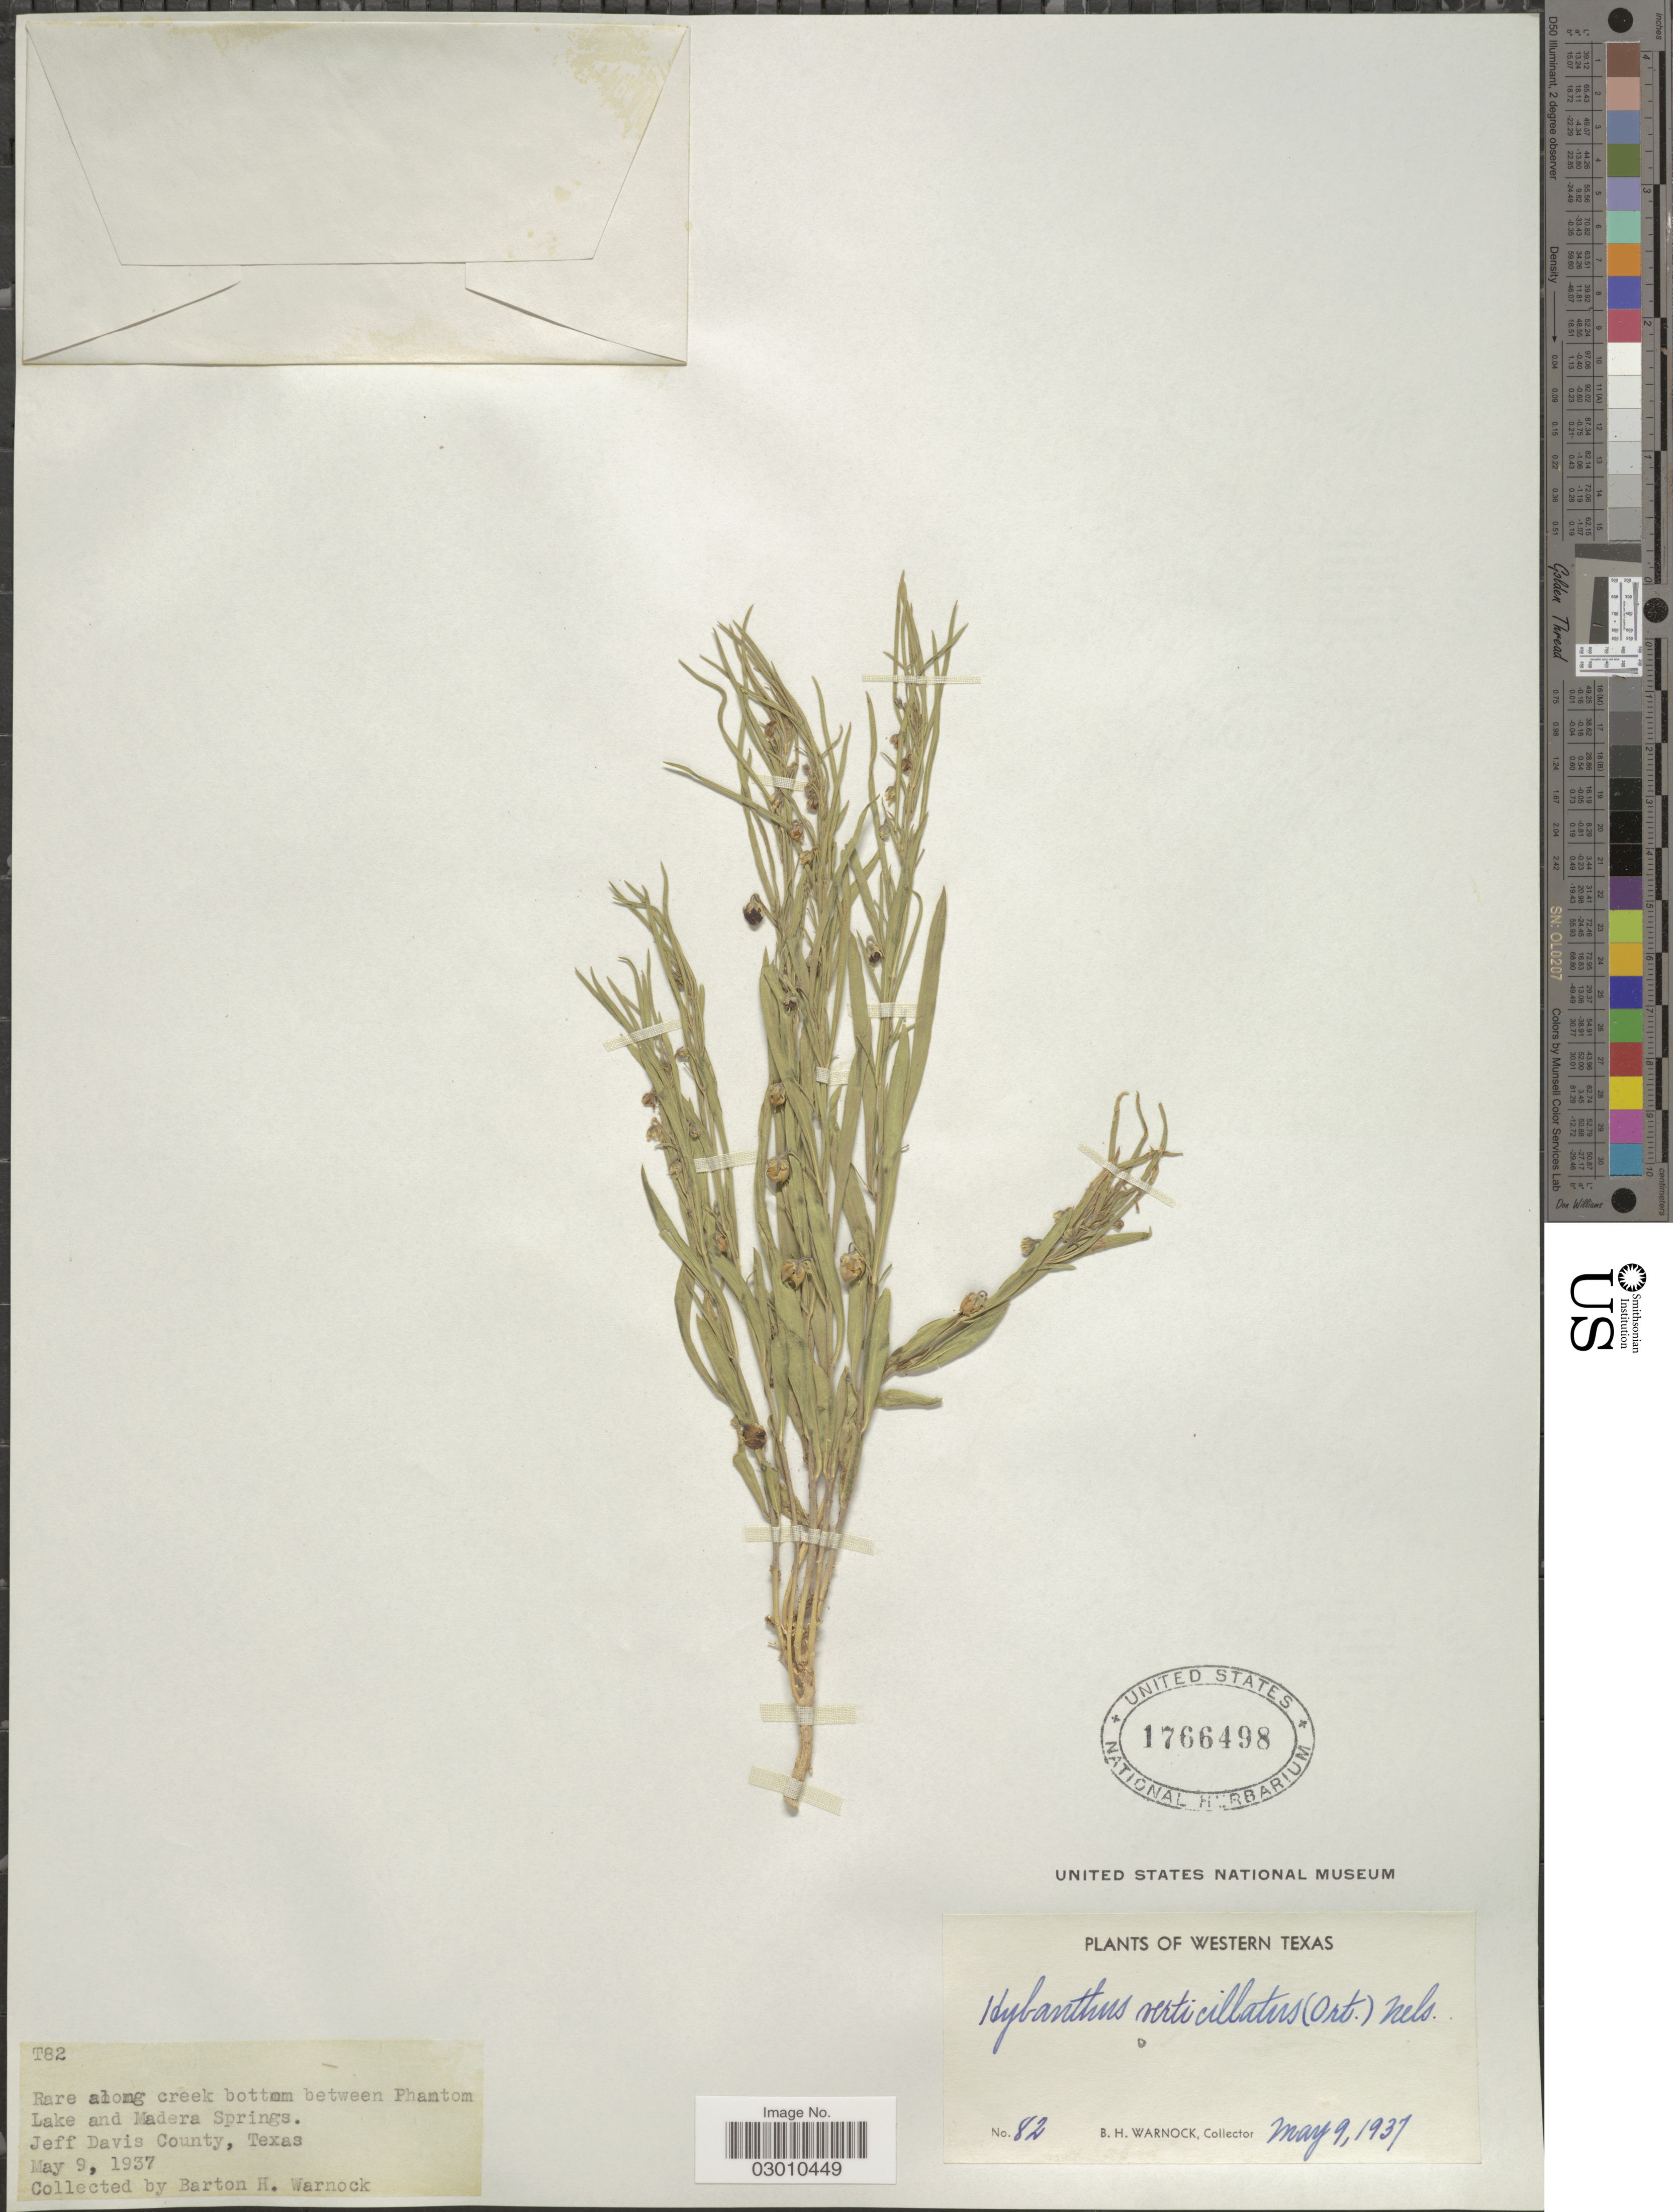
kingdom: Plantae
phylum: Tracheophyta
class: Magnoliopsida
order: Malpighiales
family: Violaceae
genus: Pombalia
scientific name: Pombalia verticillata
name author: (Ortega) Paula-Souza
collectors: B. H. Warnock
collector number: T82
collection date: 1937-05-09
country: United States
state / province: Texas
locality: Western Texas. Rare along creek bottom between Phantom Lake and Madera Springs. Jeff Davis County.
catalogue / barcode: US 1766498